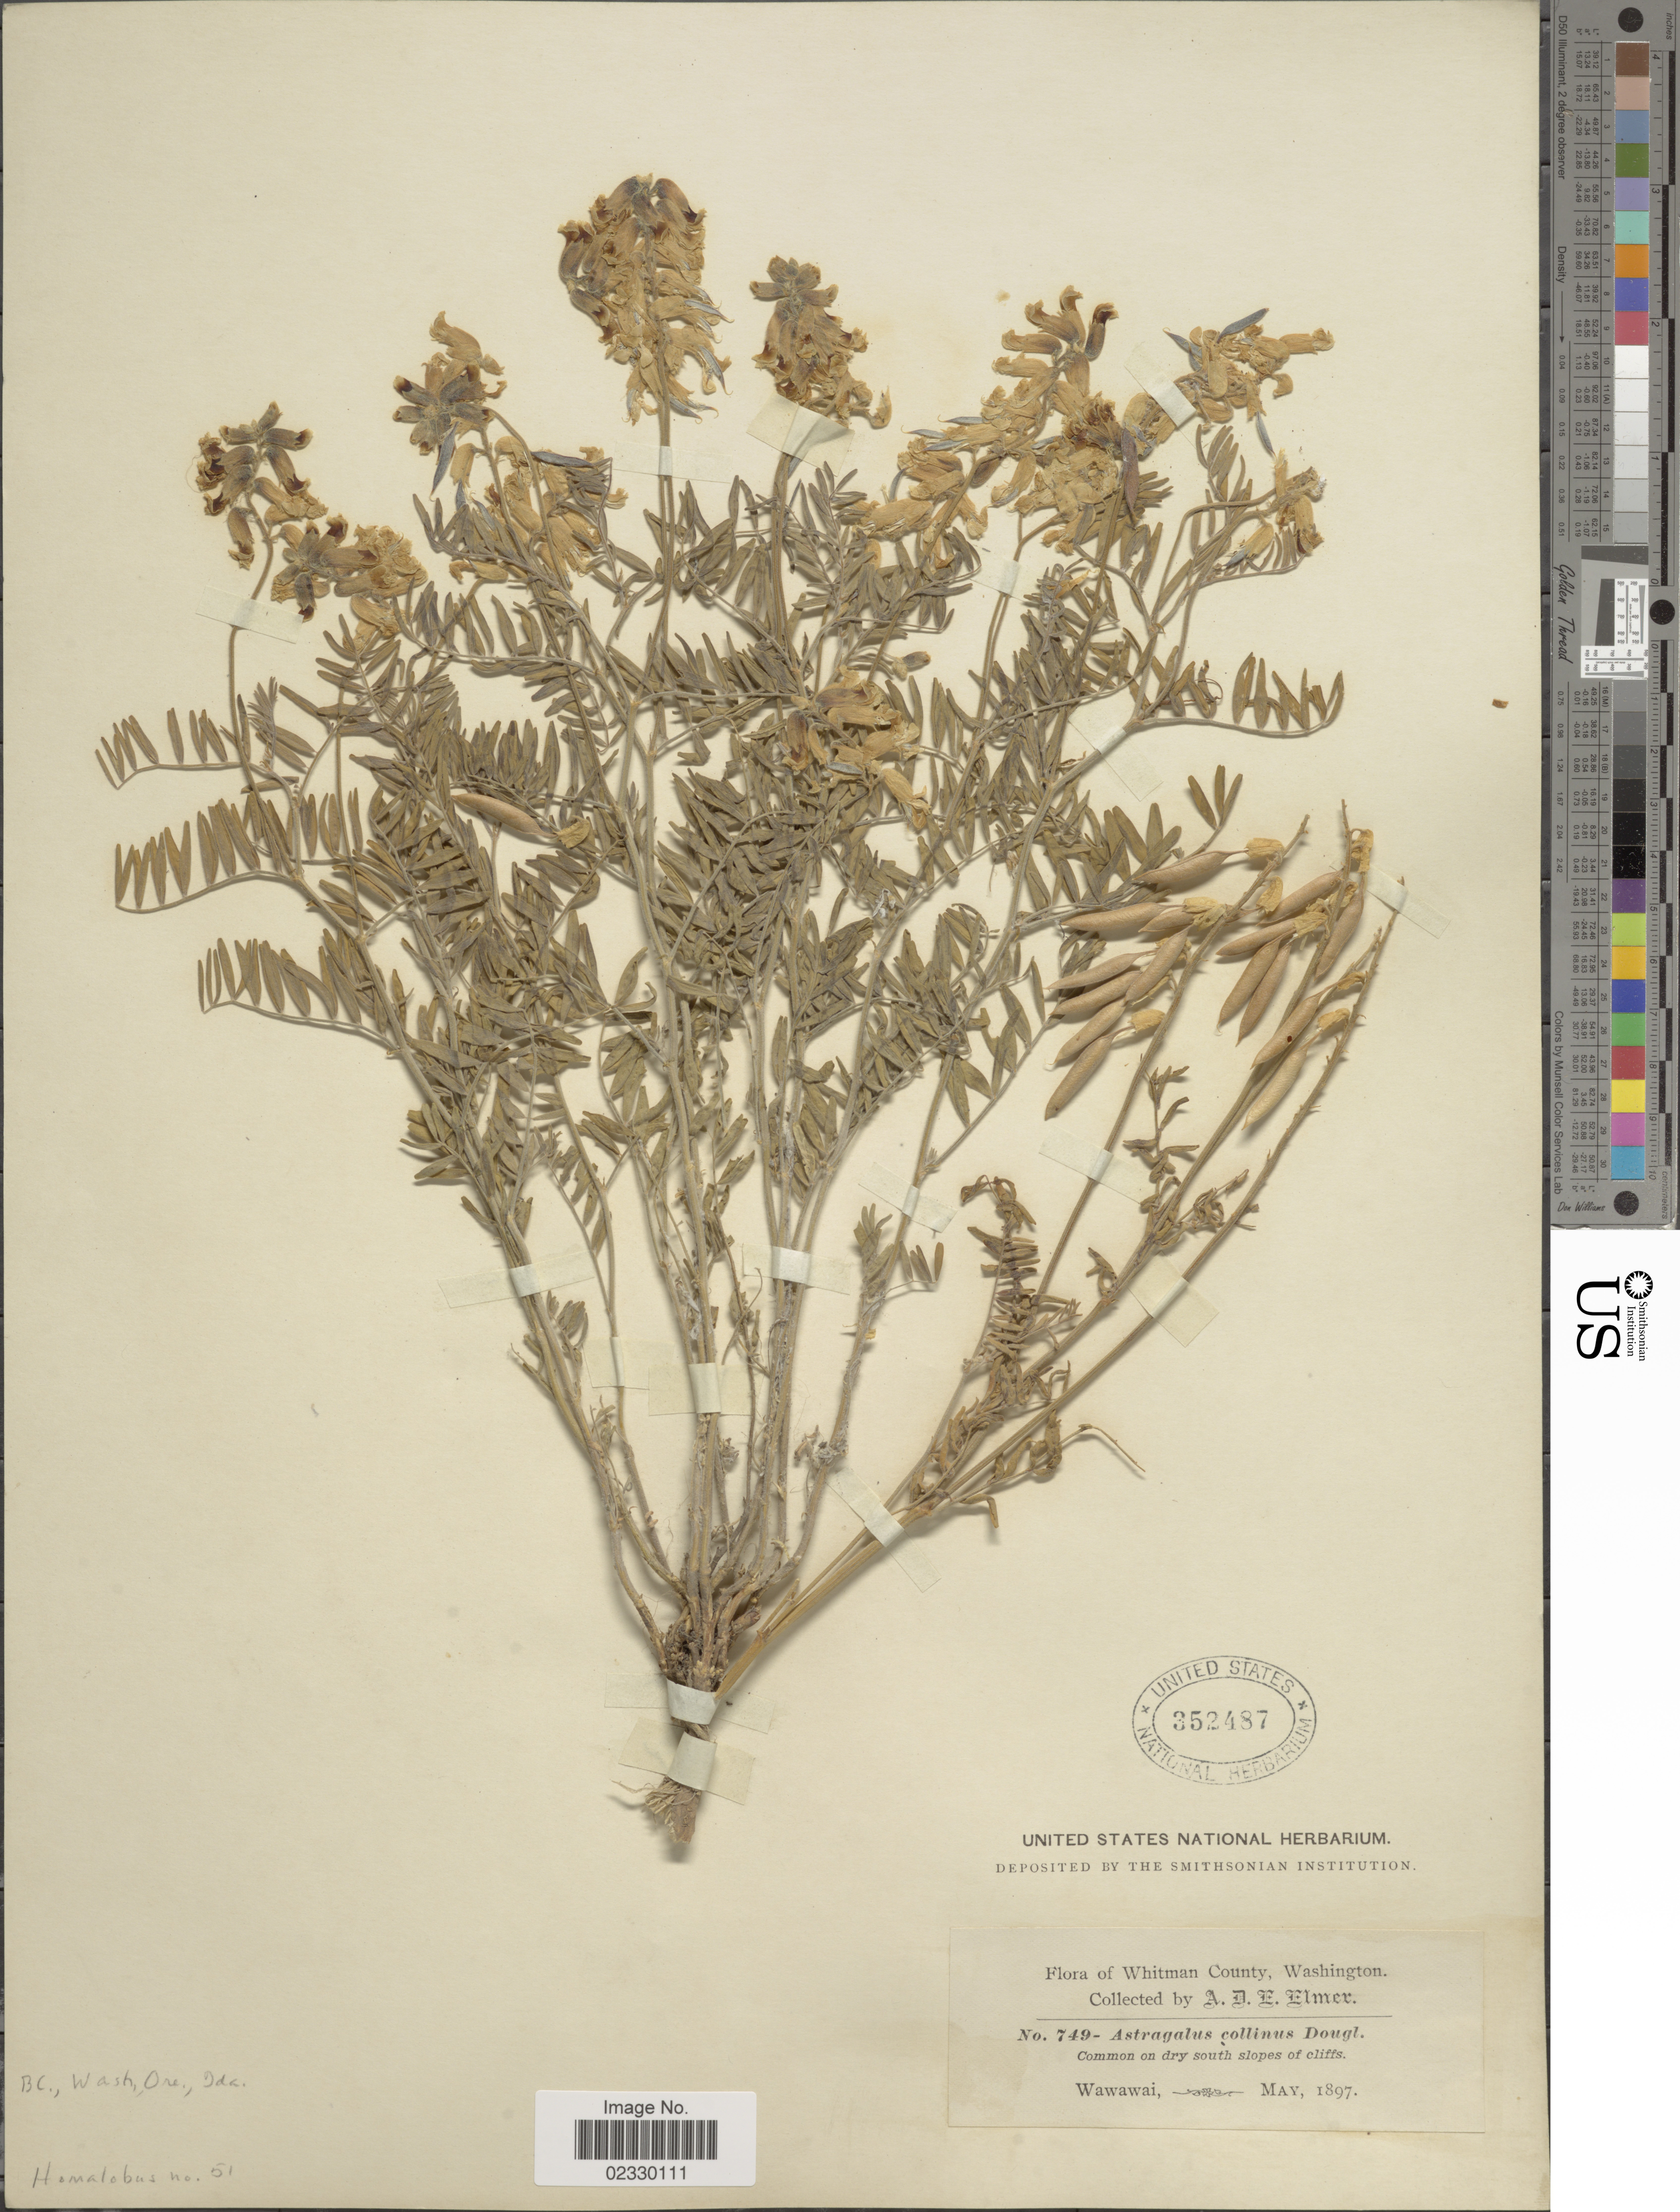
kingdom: Plantae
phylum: Tracheophyta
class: Magnoliopsida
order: Fabales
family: Fabaceae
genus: Astragalus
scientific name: Astragalus collinus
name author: Douglas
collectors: A. D. E. Elmer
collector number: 749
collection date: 1897-05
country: United States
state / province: Washington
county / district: Whitman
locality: Whitman County, Common on dry south slopes of cliffs, Wawawai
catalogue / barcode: US 352487